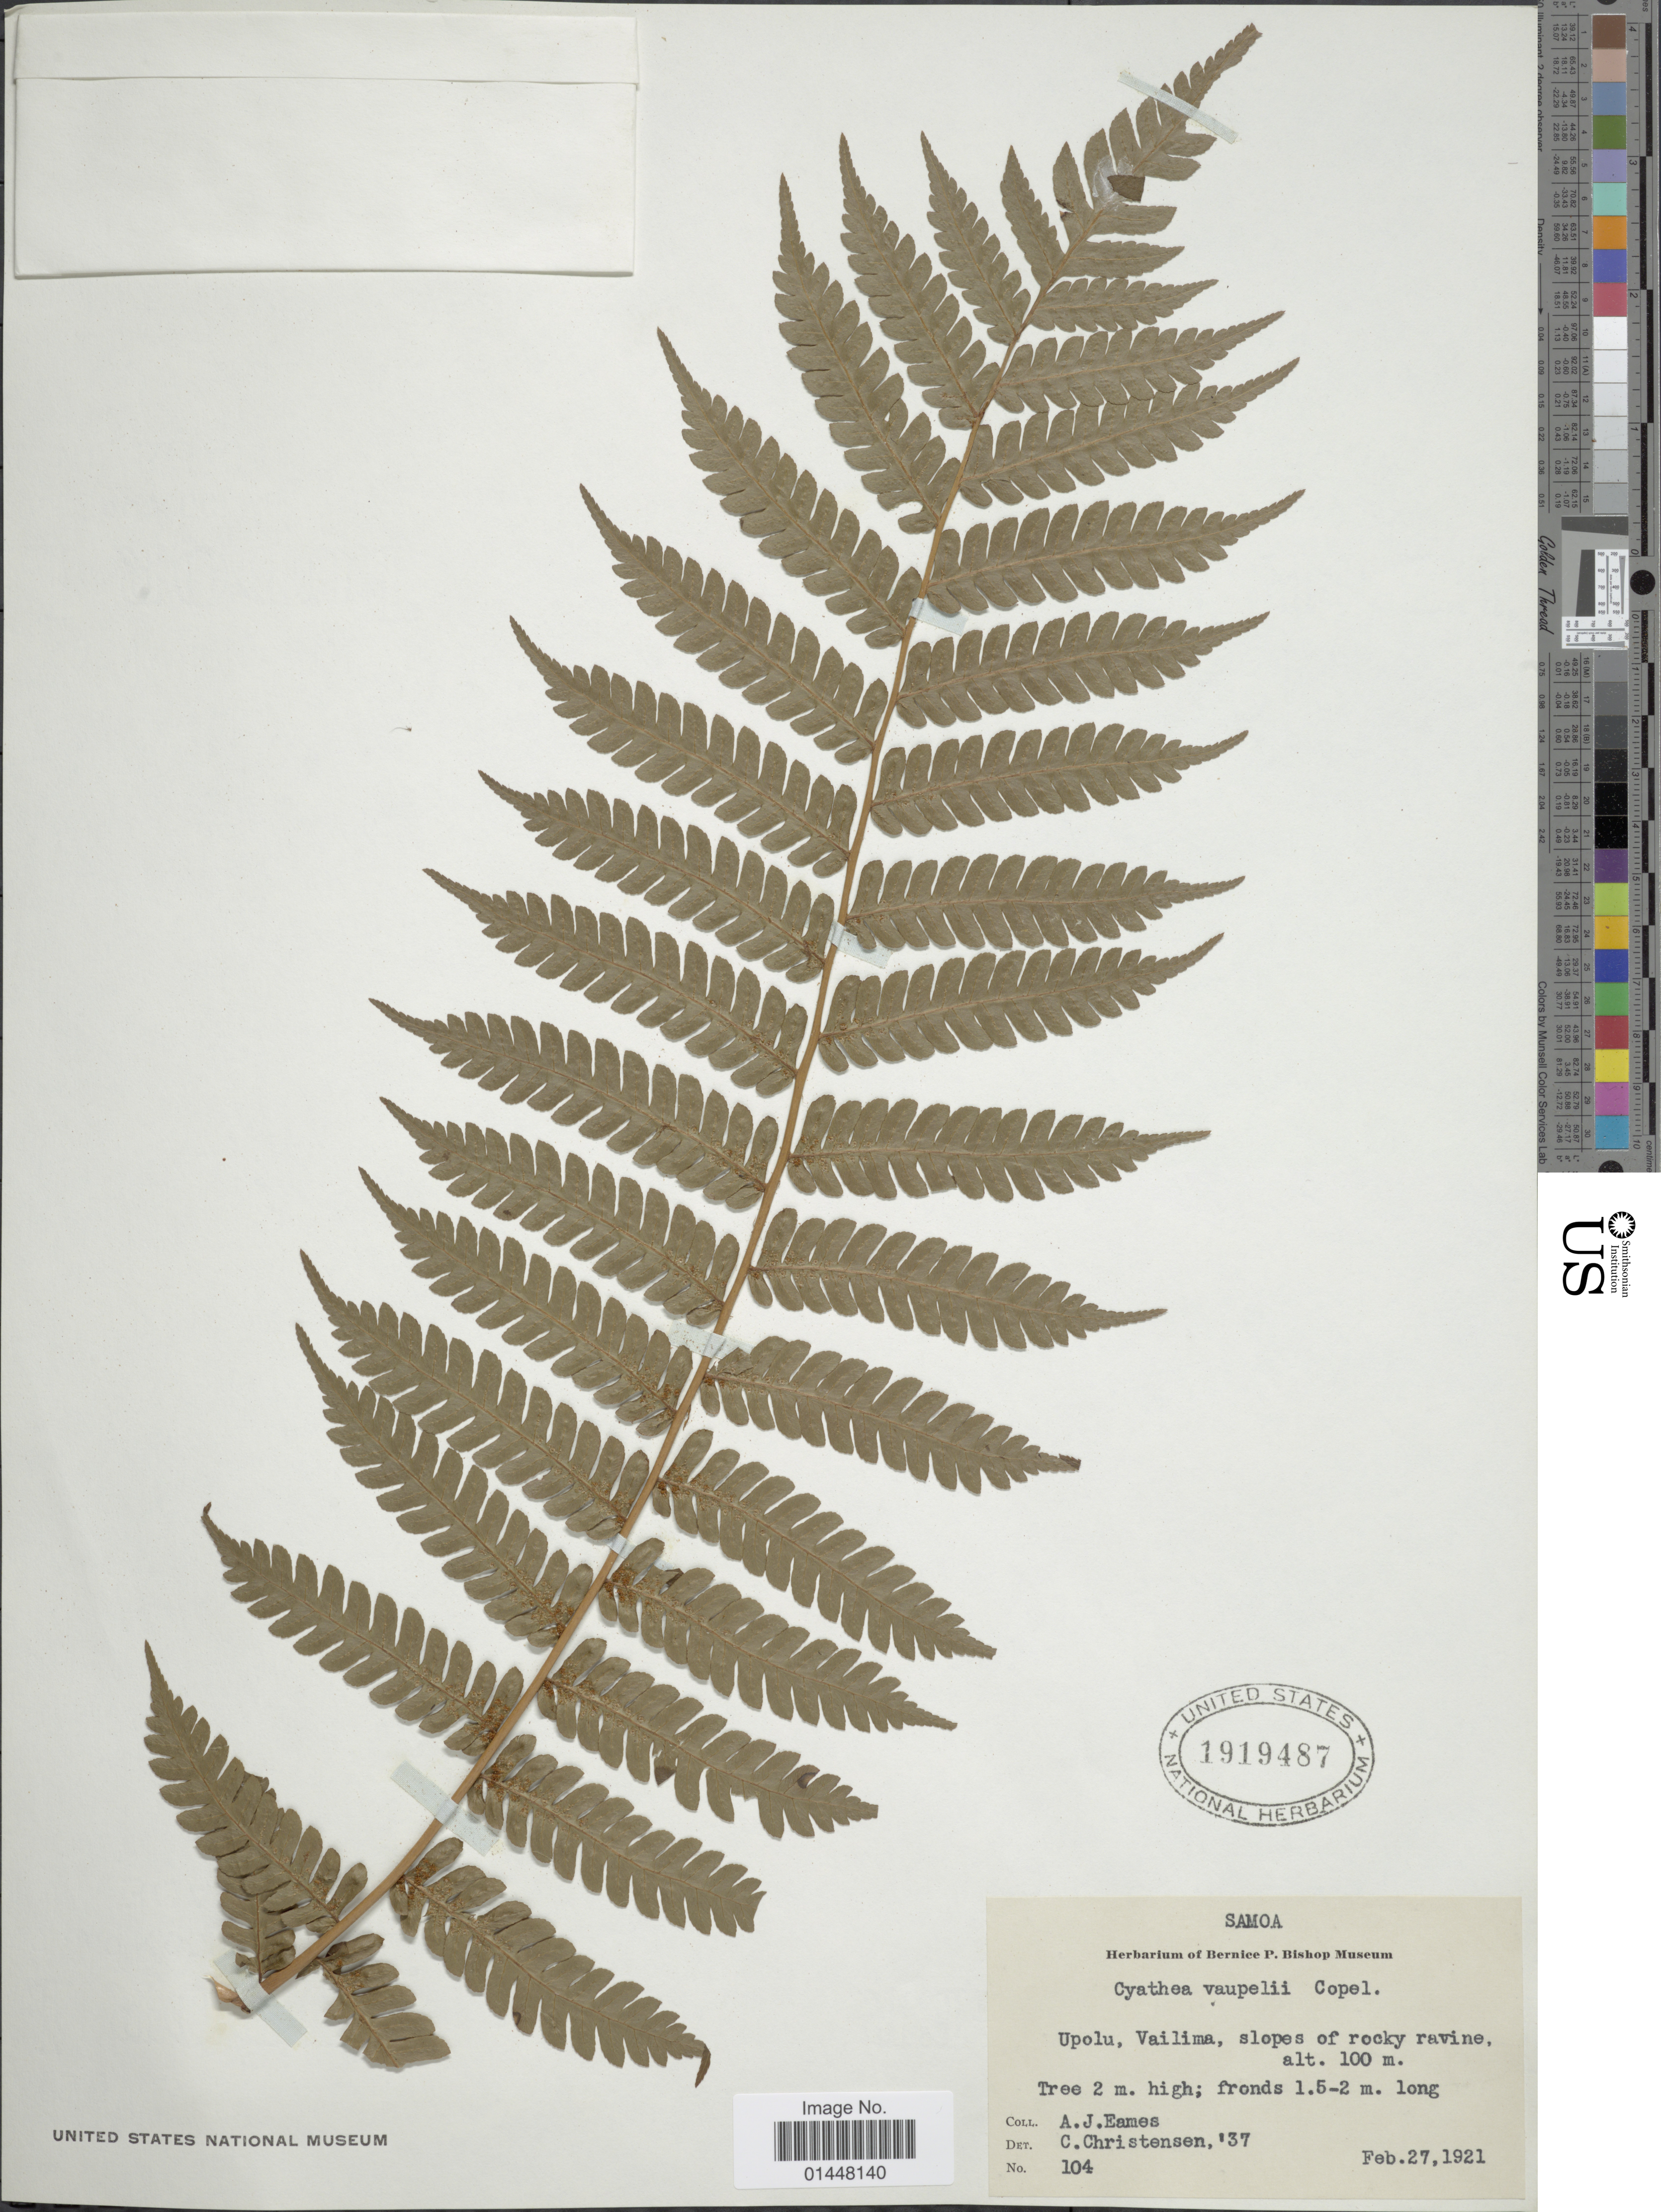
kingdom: Plantae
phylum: Tracheophyta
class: Polypodiopsida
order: Cyatheales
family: Cyatheaceae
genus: Sphaeropteris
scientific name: Sphaeropteris vaupellii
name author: (Copel.)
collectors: A. J. Eames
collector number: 104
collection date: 1924-02-27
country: Samoa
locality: Samoa. Upolu, Vailima, slopes of rocky ravine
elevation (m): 100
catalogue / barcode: US 1919487